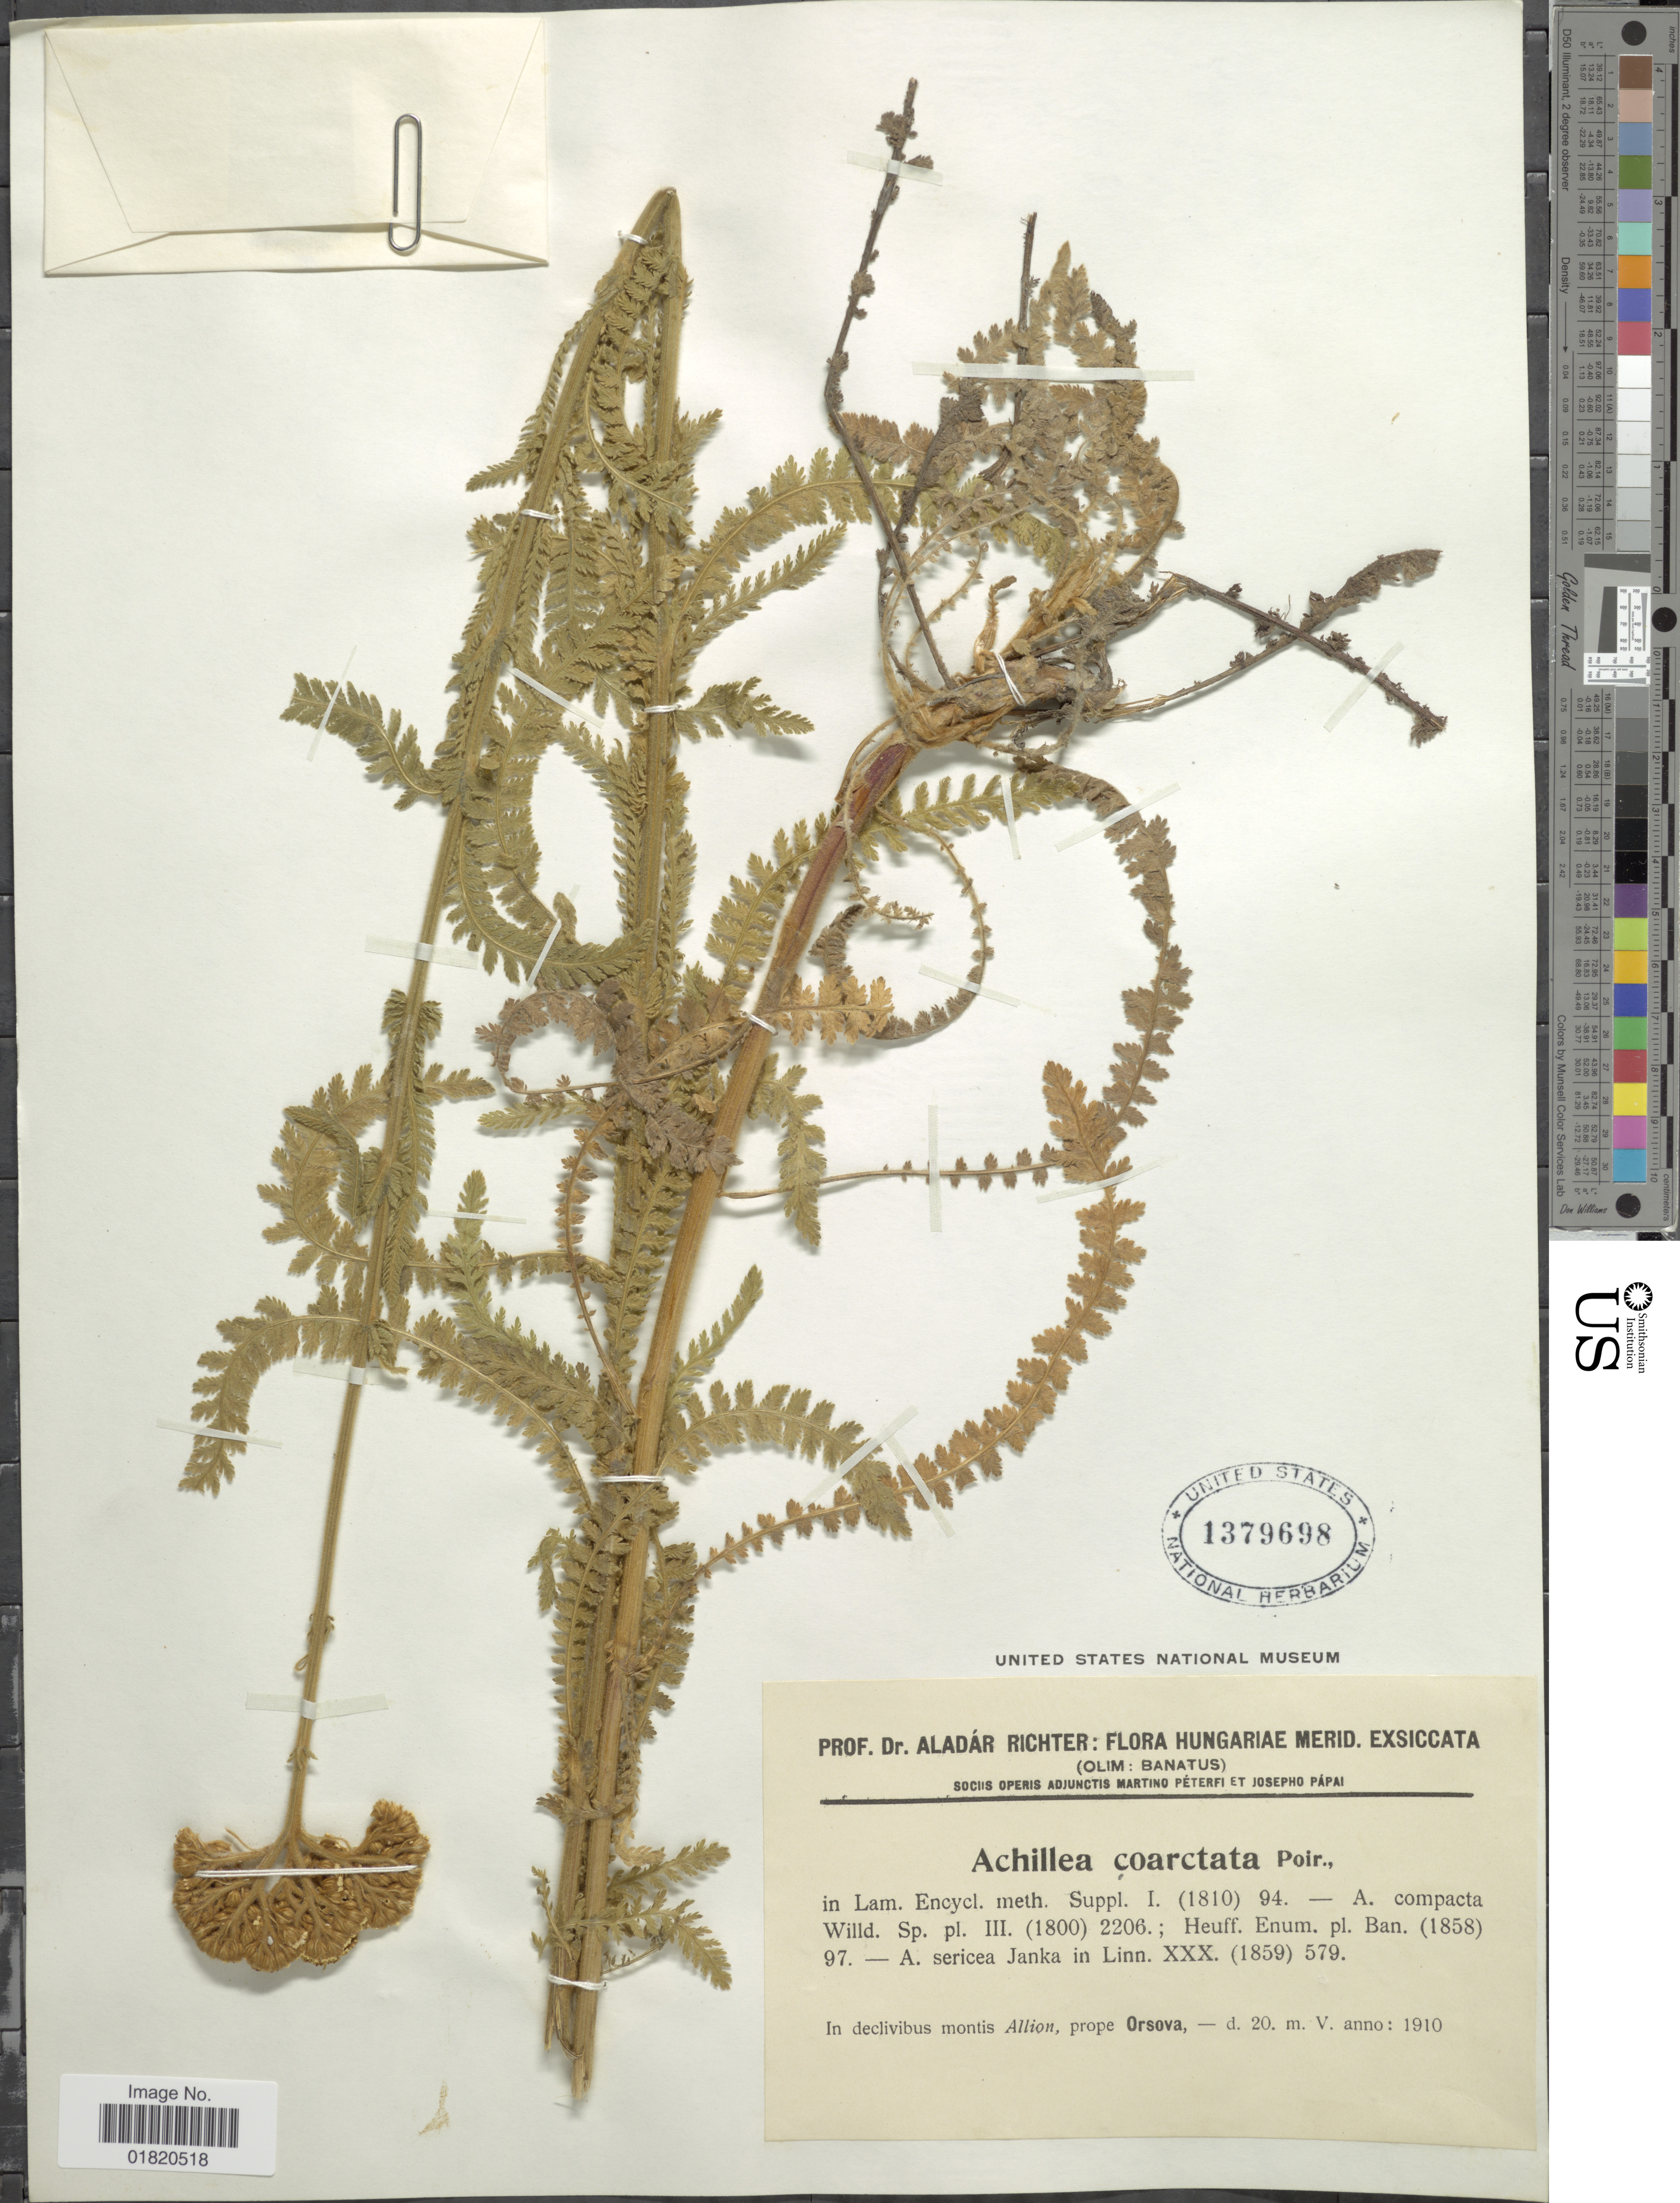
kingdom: Plantae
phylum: Tracheophyta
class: Magnoliopsida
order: Asterales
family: Asteraceae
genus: Achillea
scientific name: Achillea coarctata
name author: Poir.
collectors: A. Richter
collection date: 1910-05-20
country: Hungary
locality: In declivibus montis Allion, prope Orsova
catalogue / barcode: US 1379698